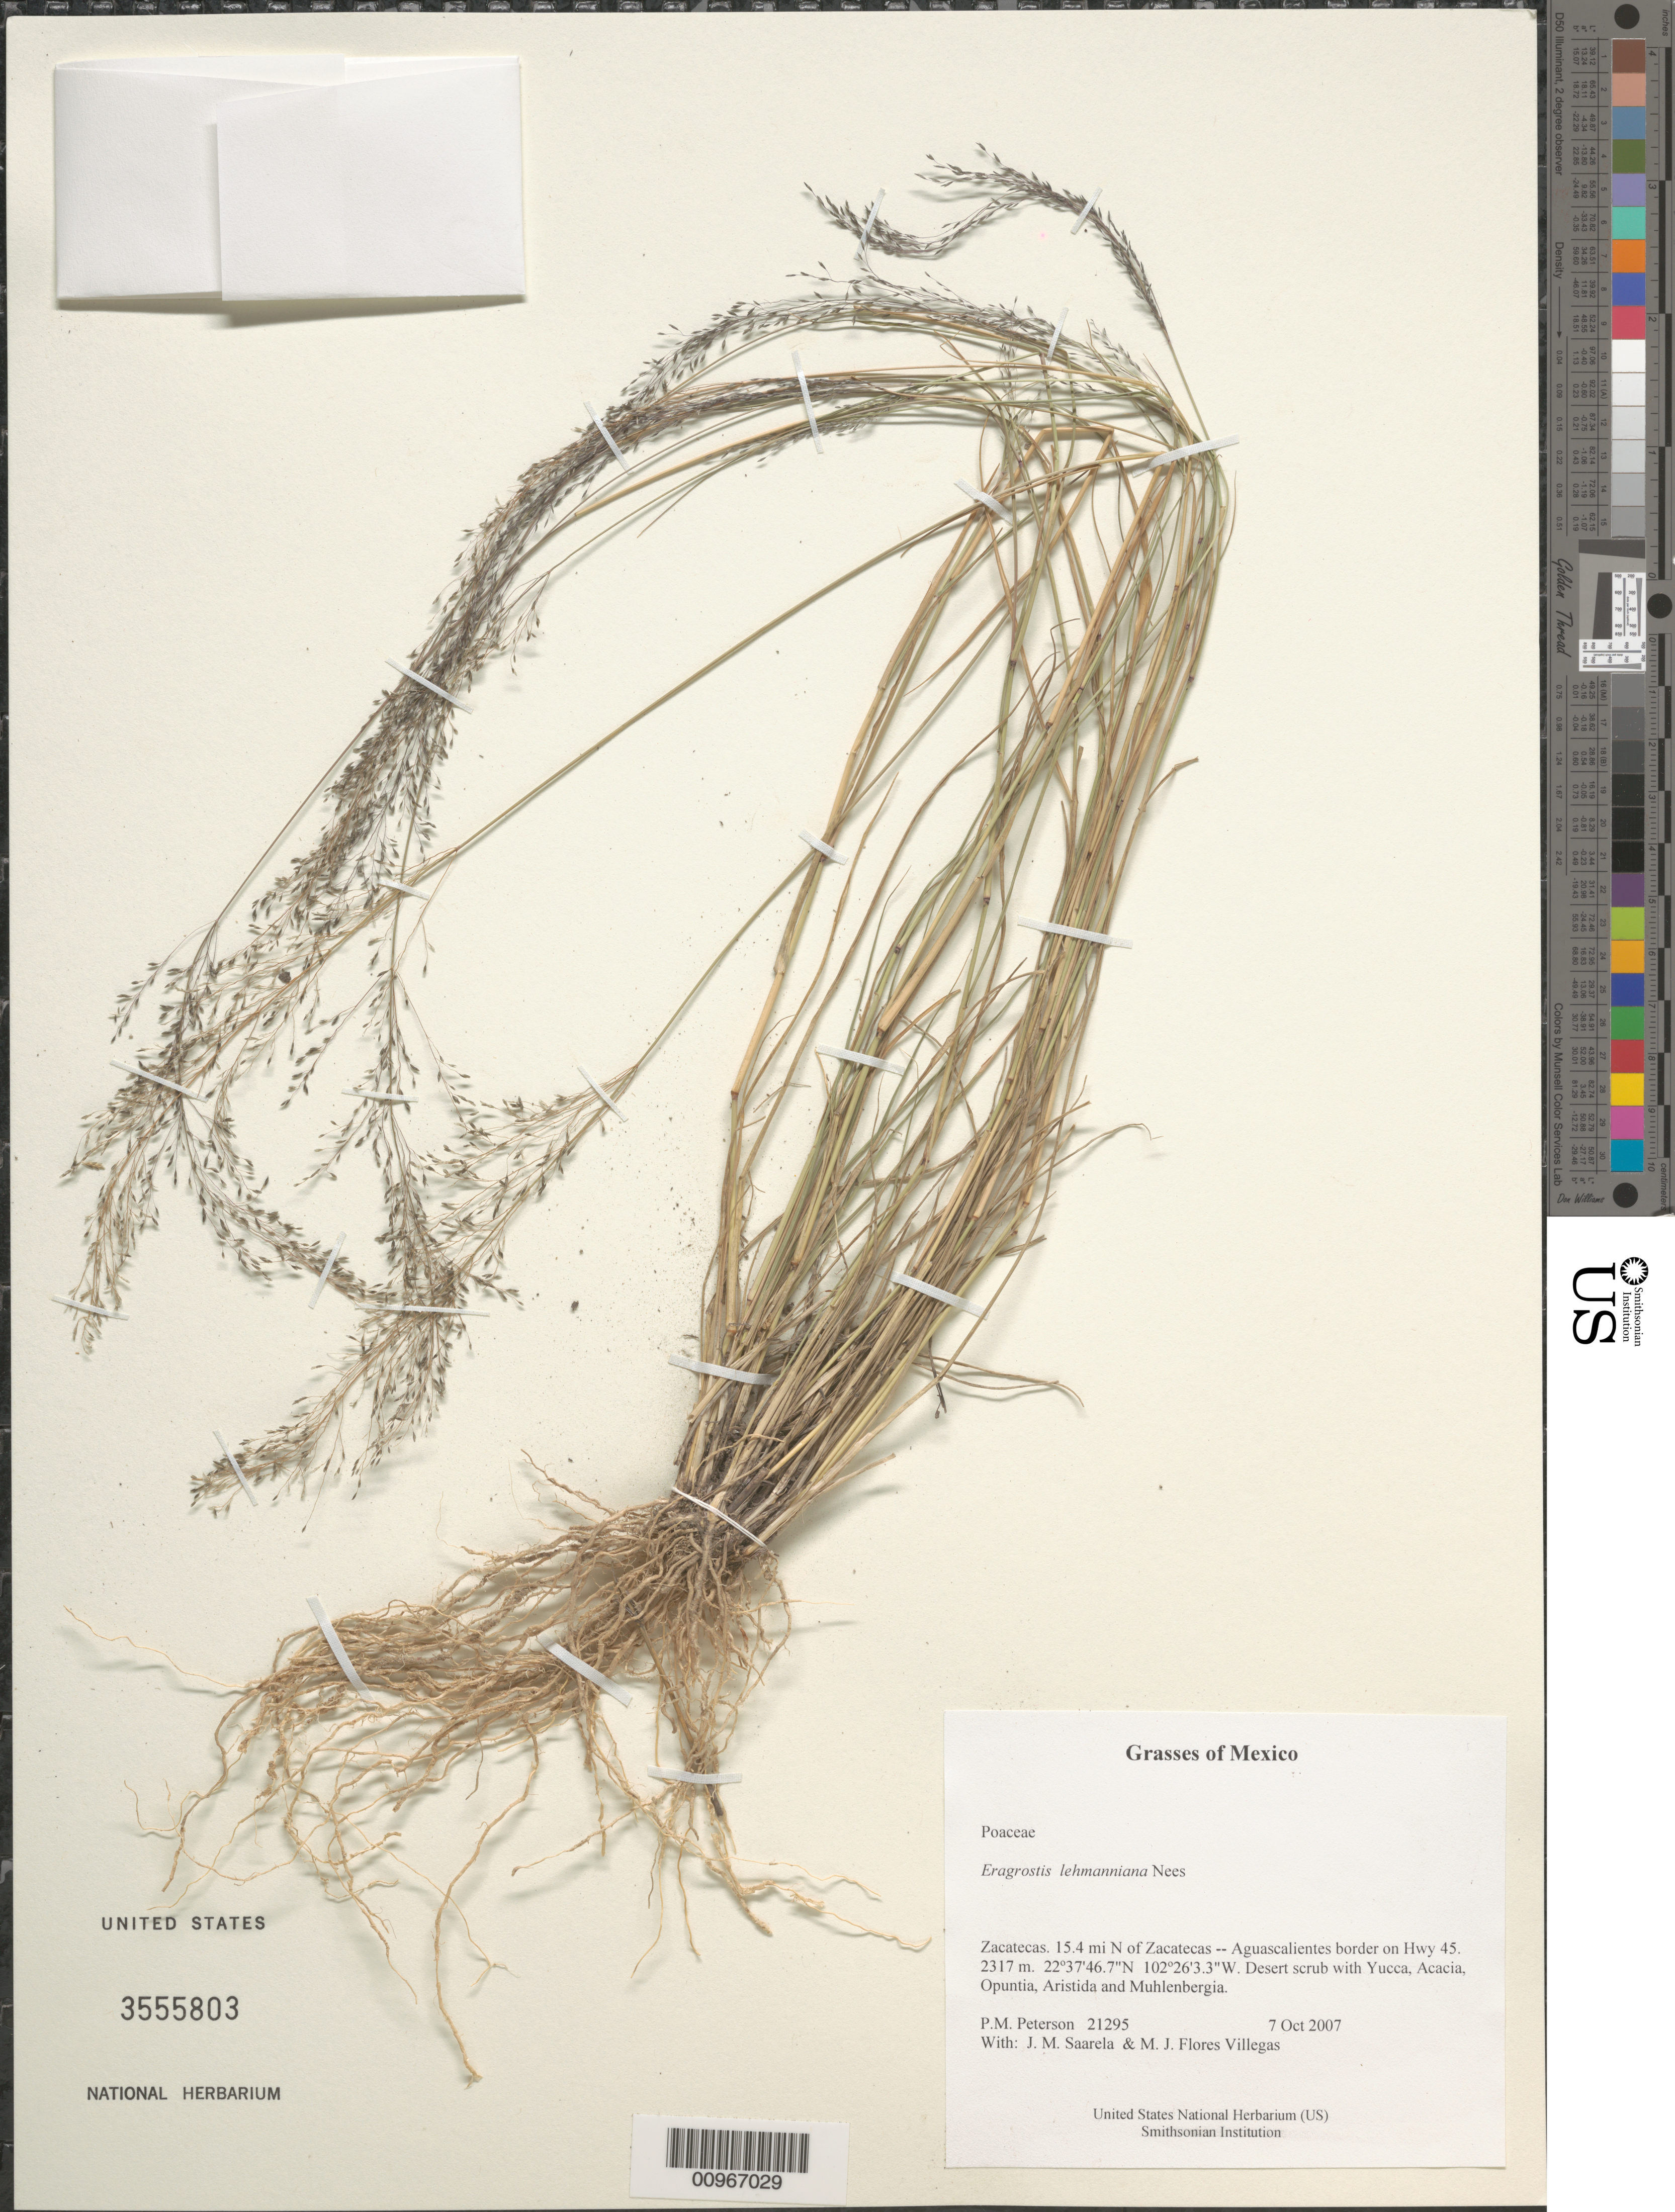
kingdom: Plantae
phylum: Tracheophyta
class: Liliopsida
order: Poales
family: Poaceae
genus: Eragrostis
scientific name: Eragrostis lehmanniana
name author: Nees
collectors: P. M. Peterson, J. Saarela & M. Flores Villegas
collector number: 21295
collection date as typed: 07 Oct 2007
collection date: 2007-10-07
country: Mexico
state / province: Zacatecas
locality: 15.4 mi N of Zacatecas -- Aguascalientes border on Hwy 45.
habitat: Desert scrub with Yucca, Acacia, Opuntia, Aristida and Muhlenbergia.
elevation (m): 2317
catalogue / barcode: US 3555803